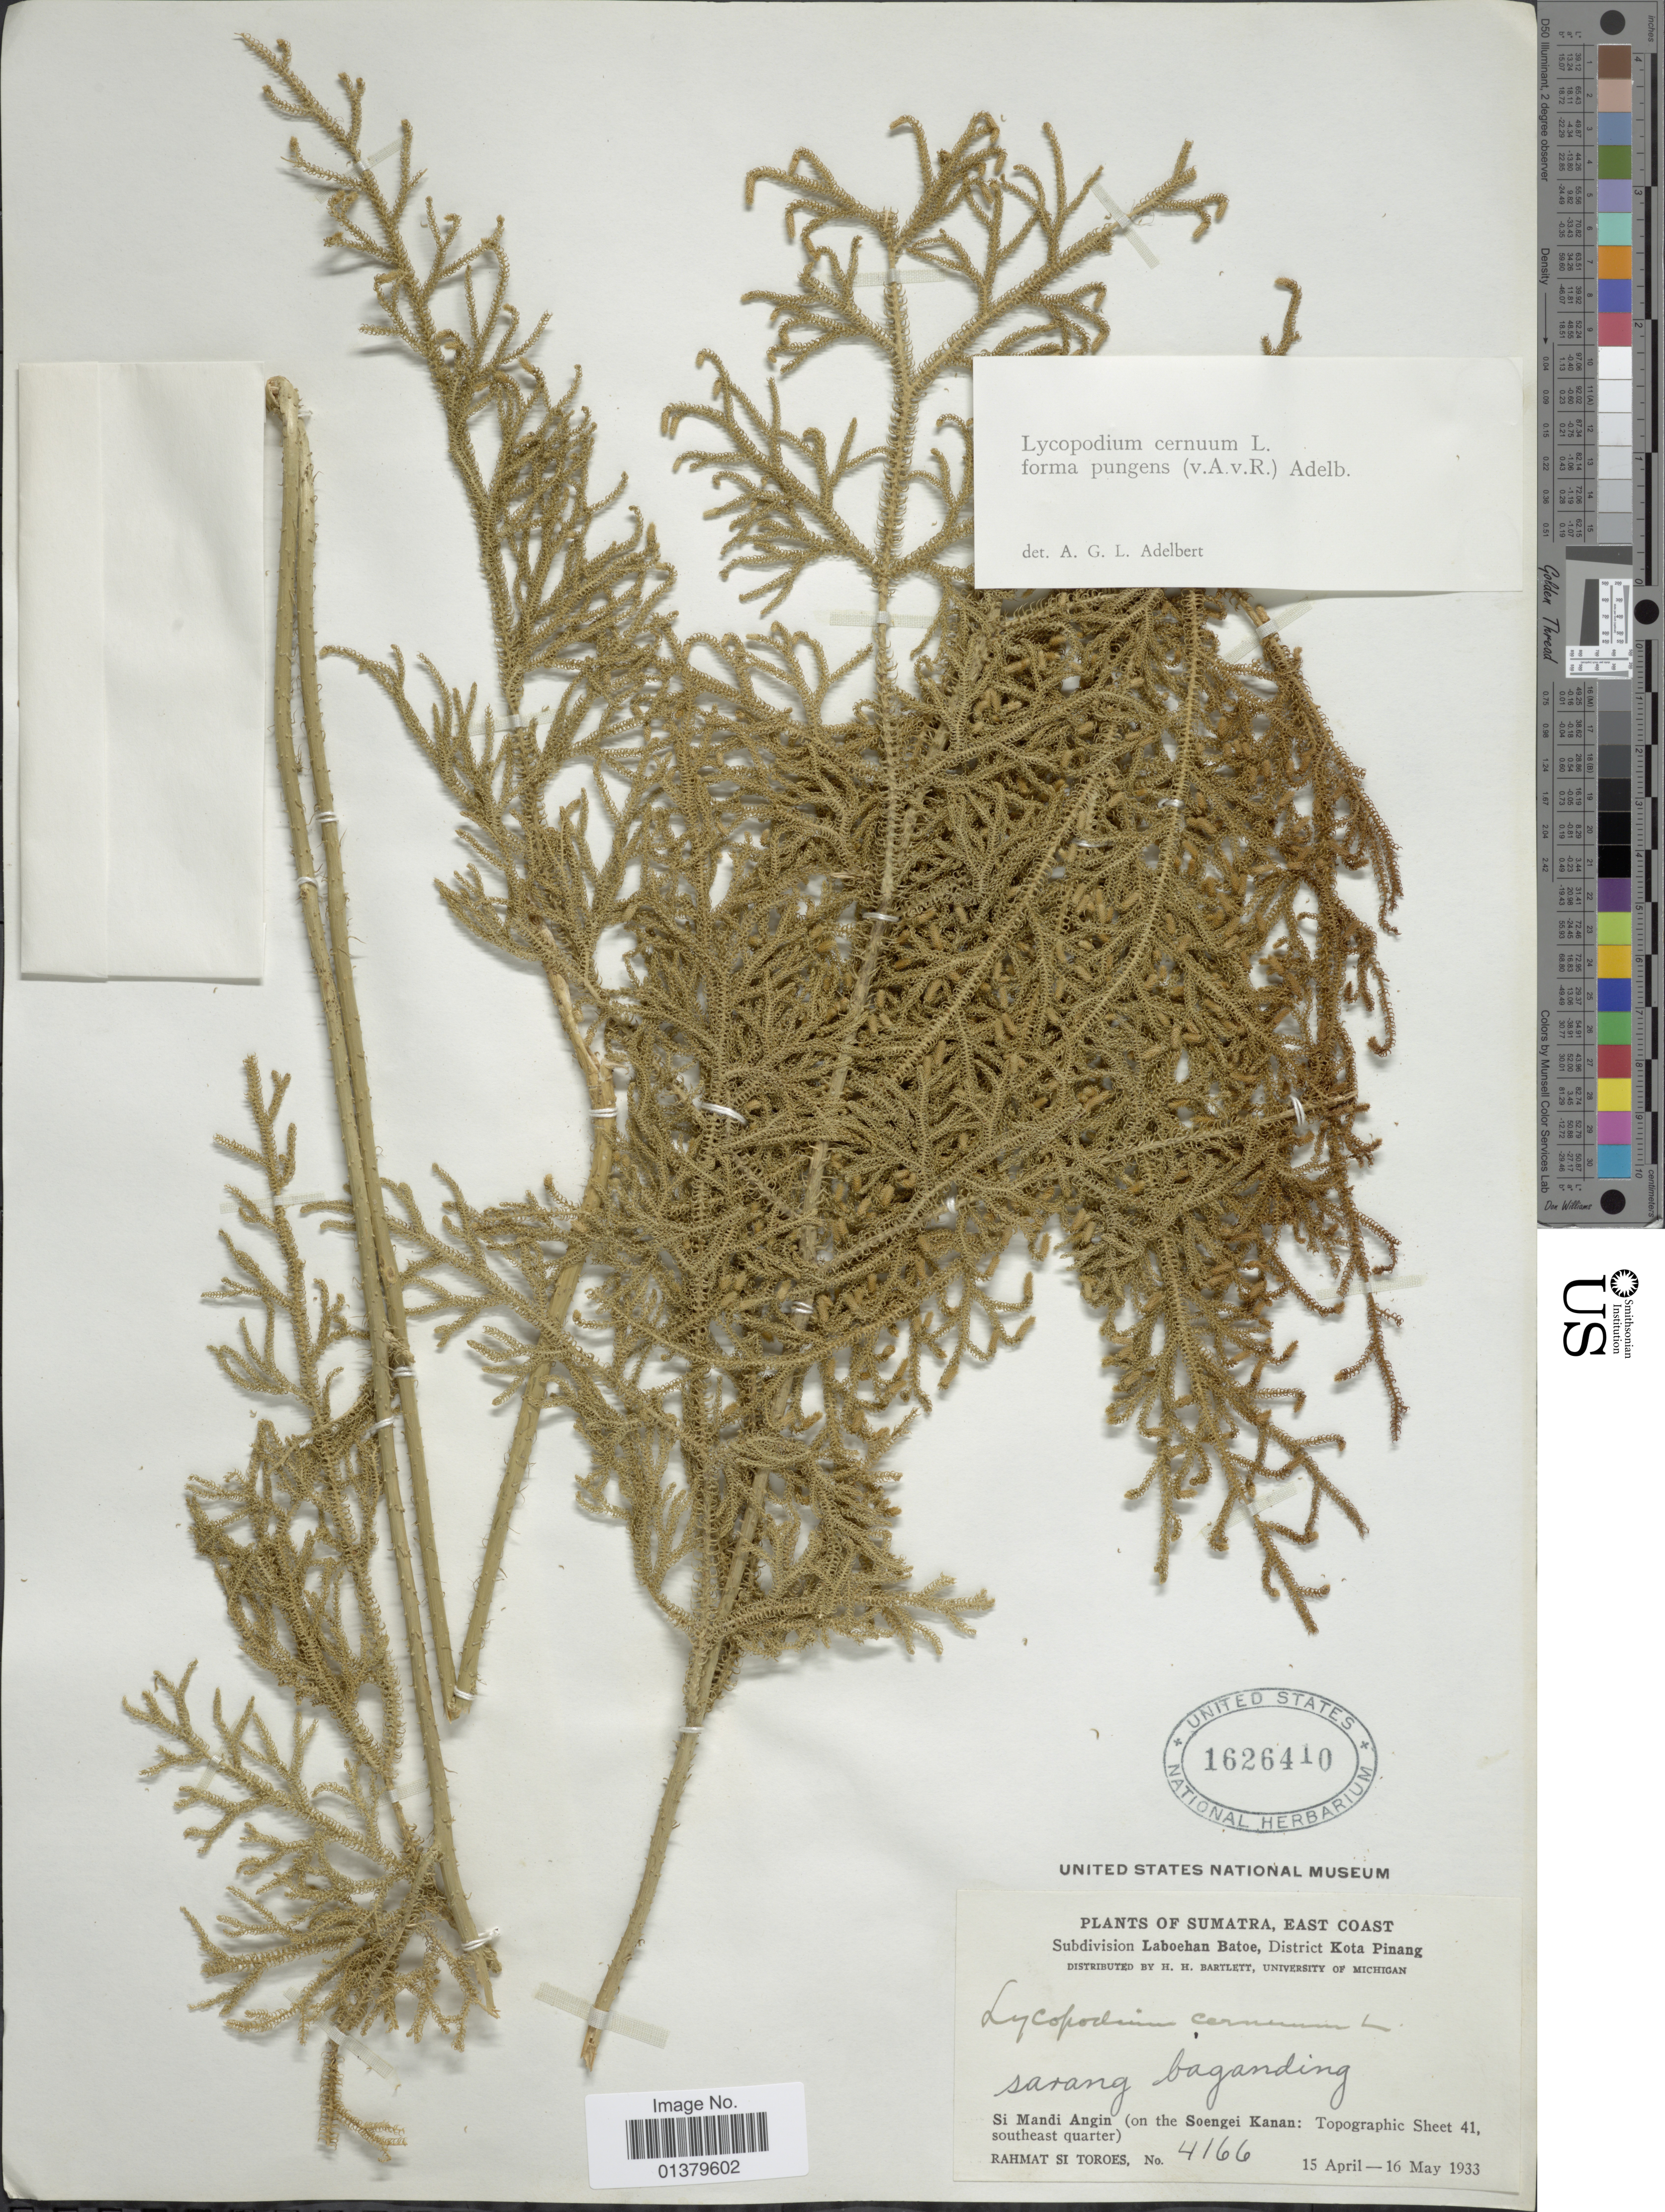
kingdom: Plantae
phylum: Tracheophyta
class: Lycopodiopsida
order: Lycopodiales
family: Lycopodiaceae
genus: Palhinhaea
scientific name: Palhinhaea cernua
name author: (L.) Vasc. & Franco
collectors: Rahmat Si Boeea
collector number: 4166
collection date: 1933-04-15/1933-05-16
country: Indonesia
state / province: Sumatra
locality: East Coast, Subdivision Laboehan Batoe, District kota Pinang. Sarang Baganding, Si Mandi Angin (on the Soengei kanan: Topographic Sheet41, southeast quarter)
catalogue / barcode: US 1626410